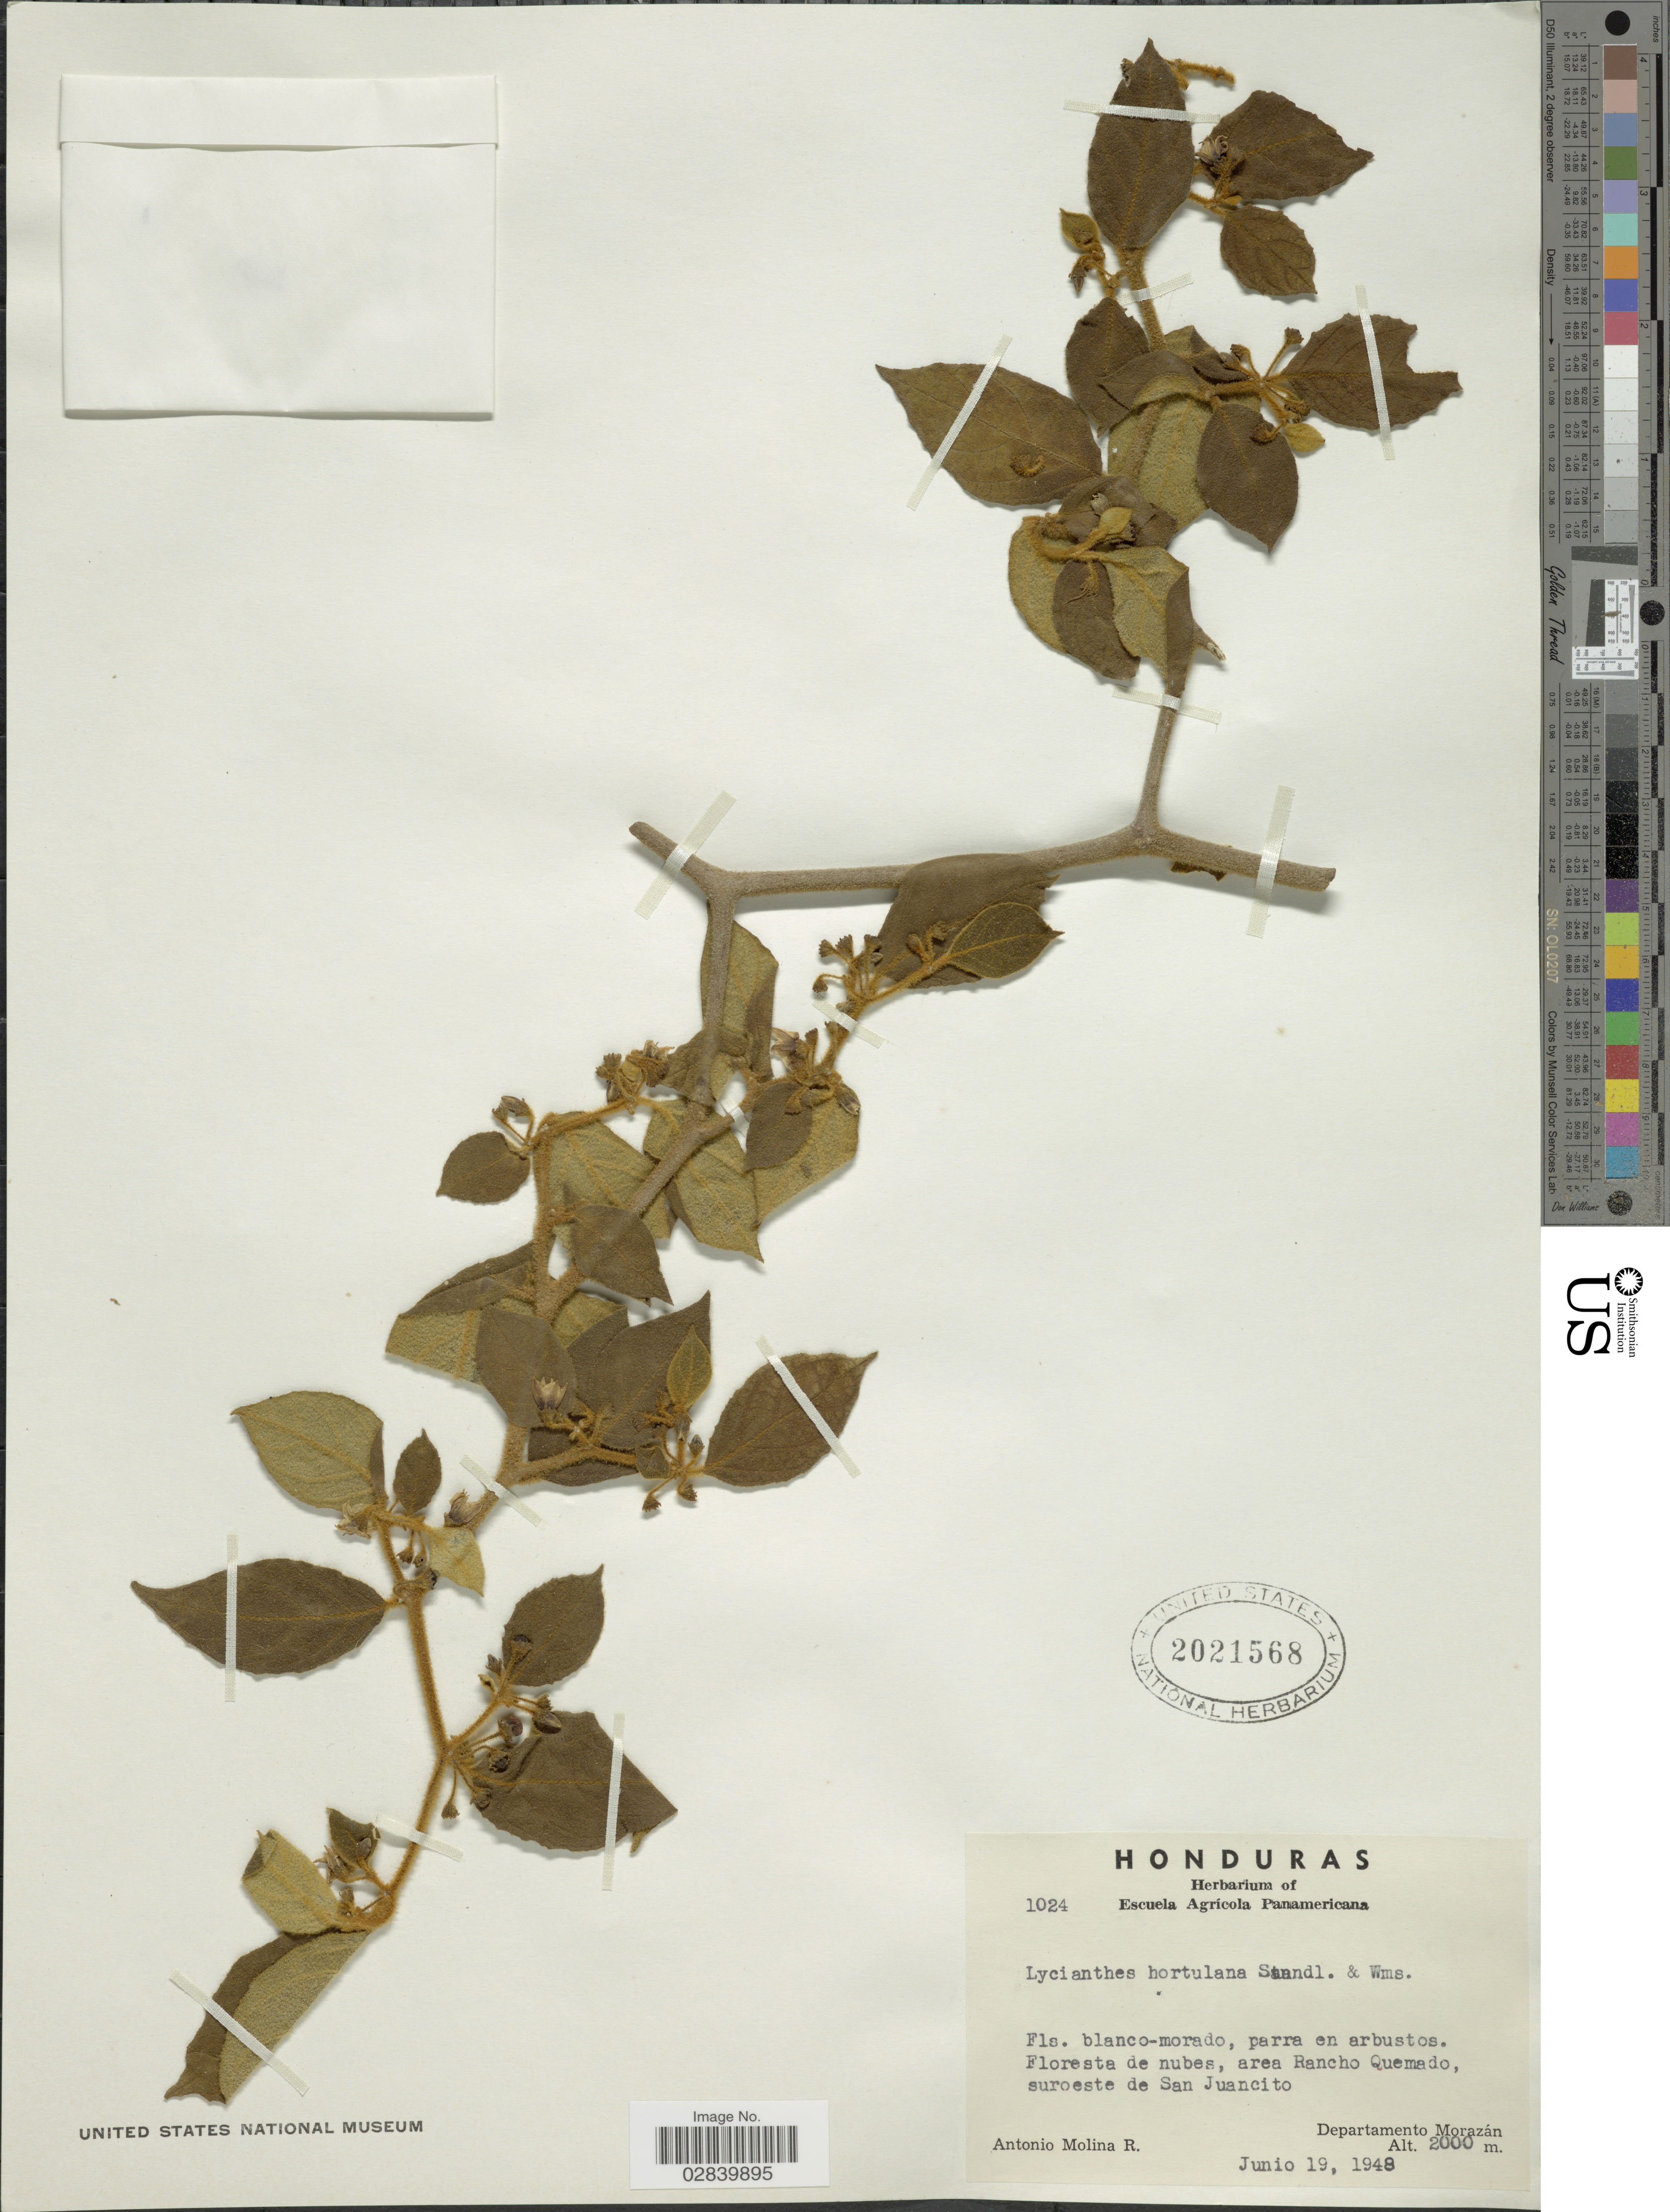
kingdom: Plantae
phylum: Tracheophyta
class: Magnoliopsida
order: Solanales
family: Solanaceae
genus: Lycianthes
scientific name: Lycianthes hortulana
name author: Standl. & L.O. Williams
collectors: A. Molina R.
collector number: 1024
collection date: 1984-06-19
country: Honduras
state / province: Fco. Morazán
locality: Area Rancho Quemado, suroeste de San Juancito. Departamento Morazán.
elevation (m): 2000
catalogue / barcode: US 2021568